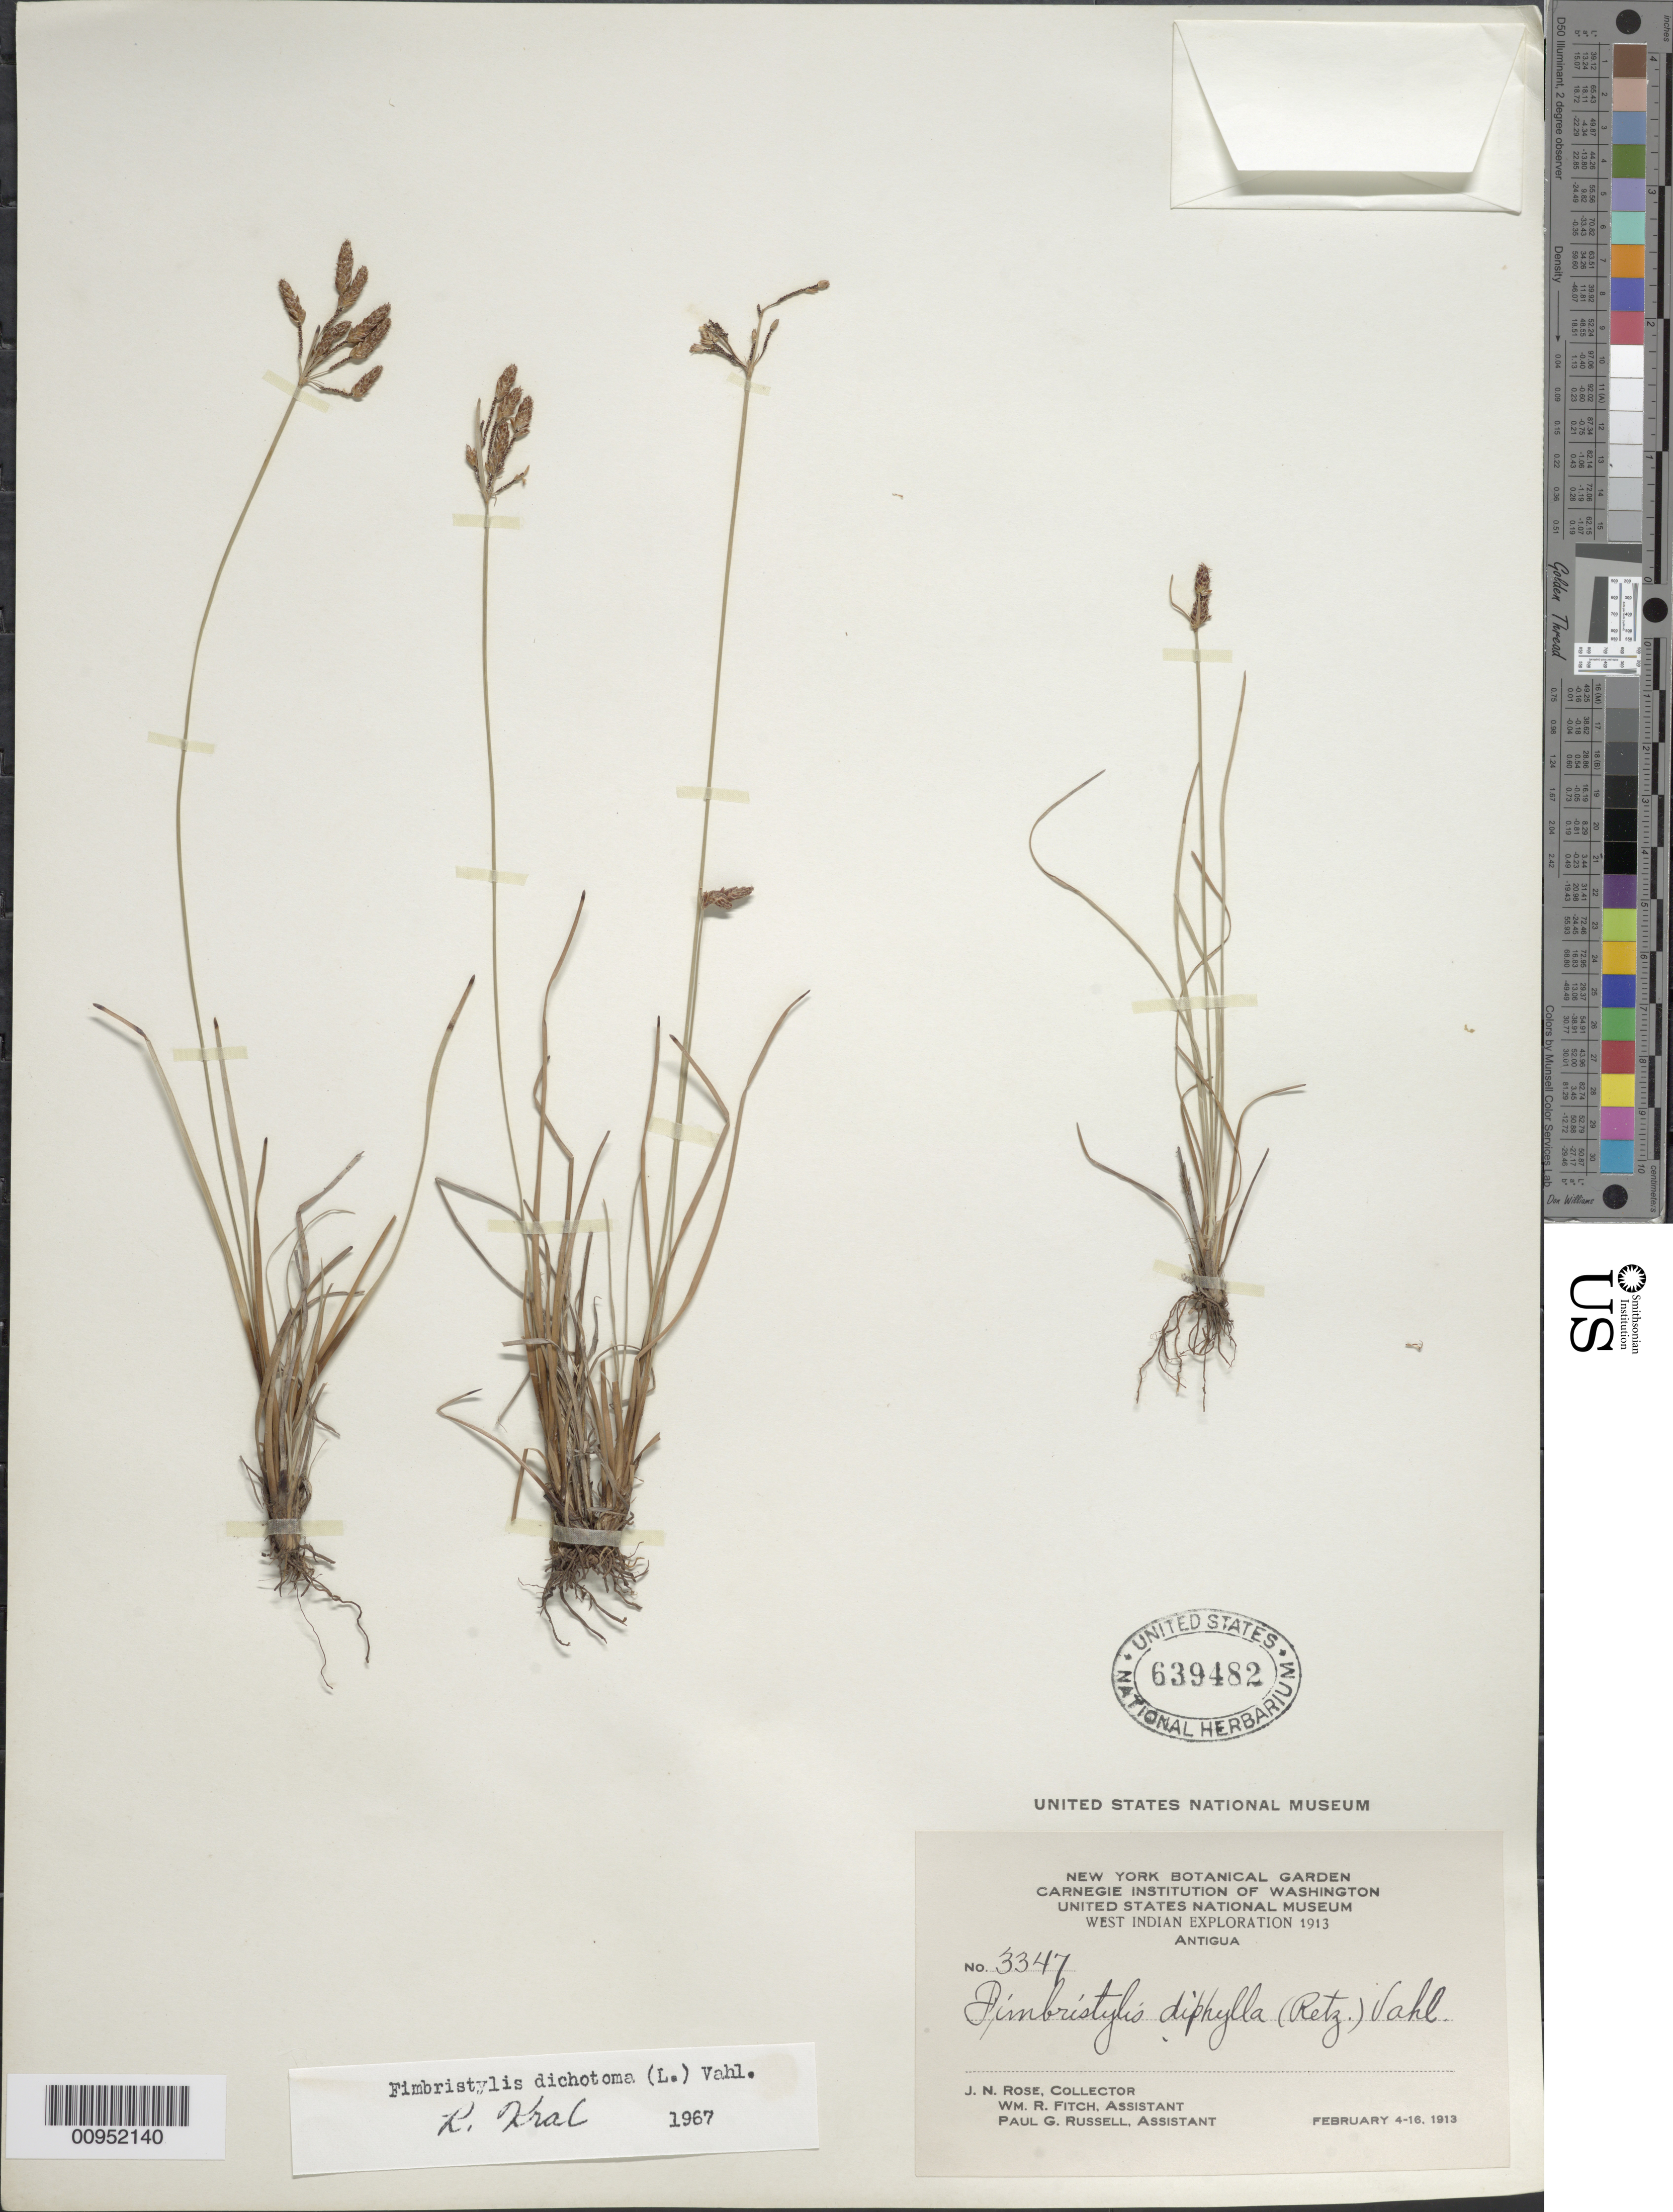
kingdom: Plantae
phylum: Tracheophyta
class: Liliopsida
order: Poales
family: Cyperaceae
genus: Fimbristylis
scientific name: Fimbristylis dichotoma subsp. dichotoma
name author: (L.) Vahl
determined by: Kral, Robert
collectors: J. N. Rose, W. R. Fitch & P. G. Russell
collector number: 3347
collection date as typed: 04 Feb 1913 to 16 Feb 1913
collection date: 1913-02-04/1913-02-16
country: Antigua and Barbuda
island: Antigua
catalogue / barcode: US 639482